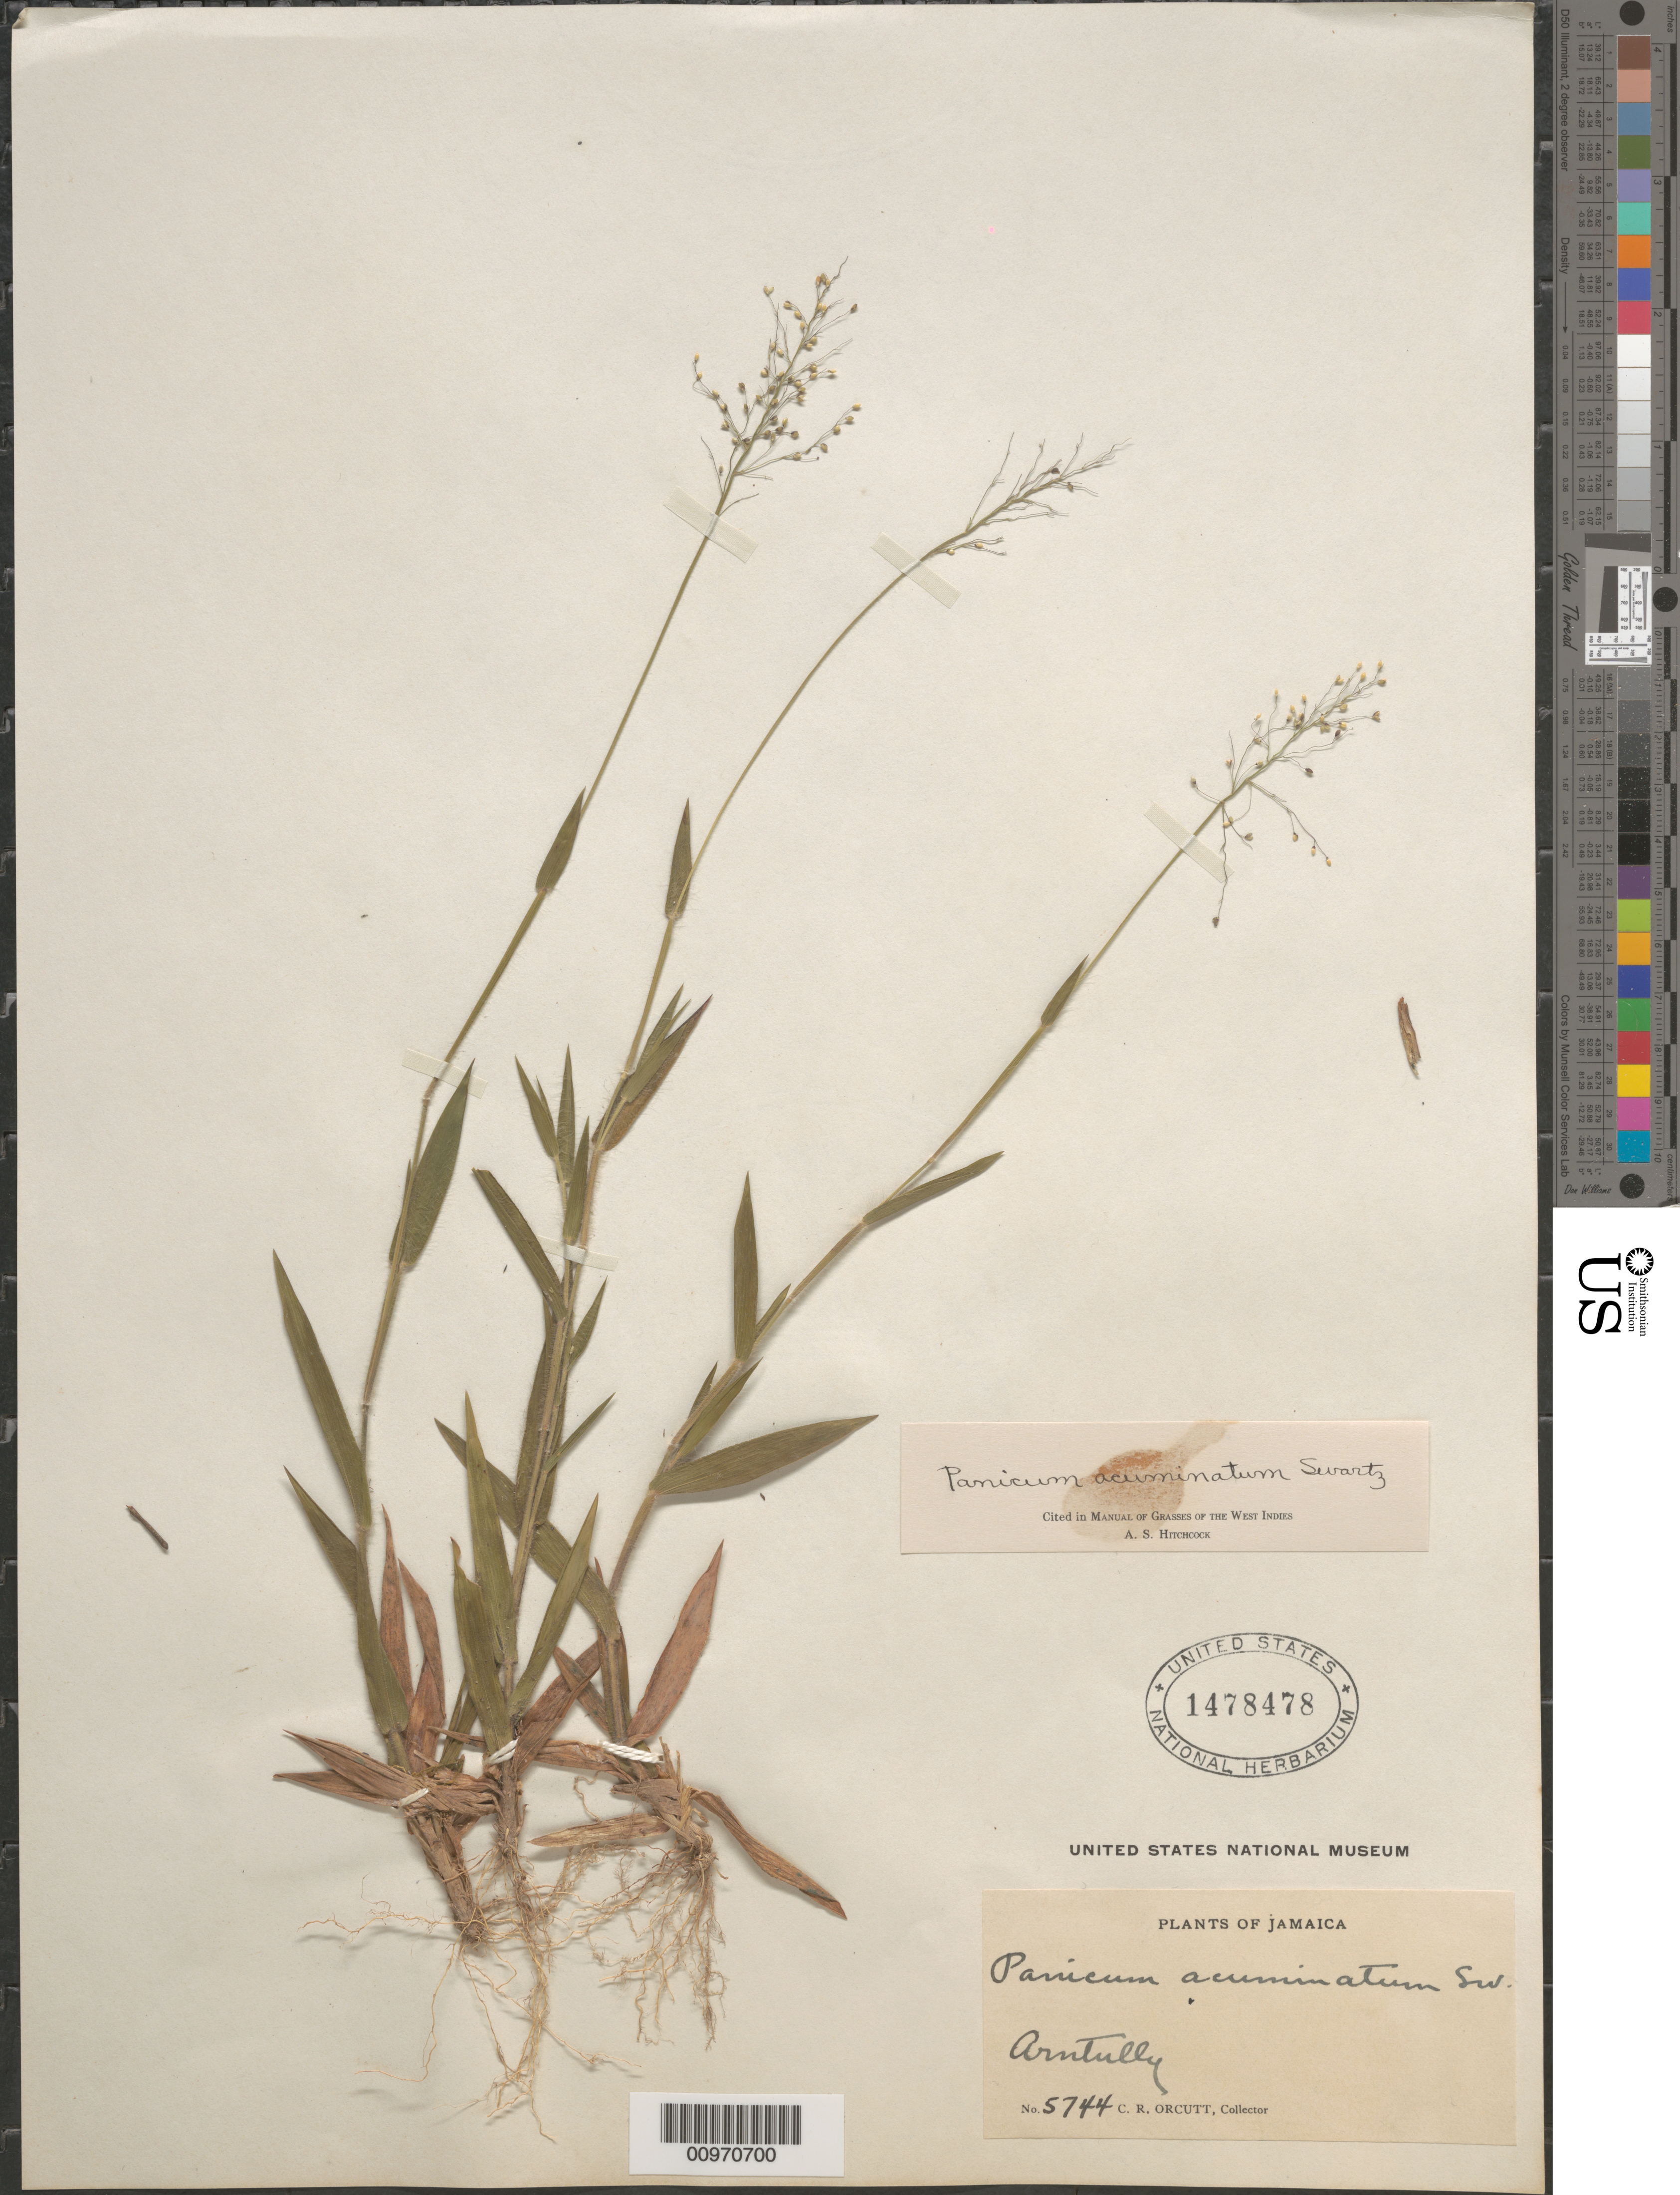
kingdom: Plantae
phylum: Tracheophyta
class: Liliopsida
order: Poales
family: Poaceae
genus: Panicum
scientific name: Panicum acuminatum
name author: Sw.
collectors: C. R. Orcutt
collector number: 5744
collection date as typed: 1928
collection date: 1928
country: Jamaica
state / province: Saint Thomas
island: Jamaica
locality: Arntully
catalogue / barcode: US 1478478